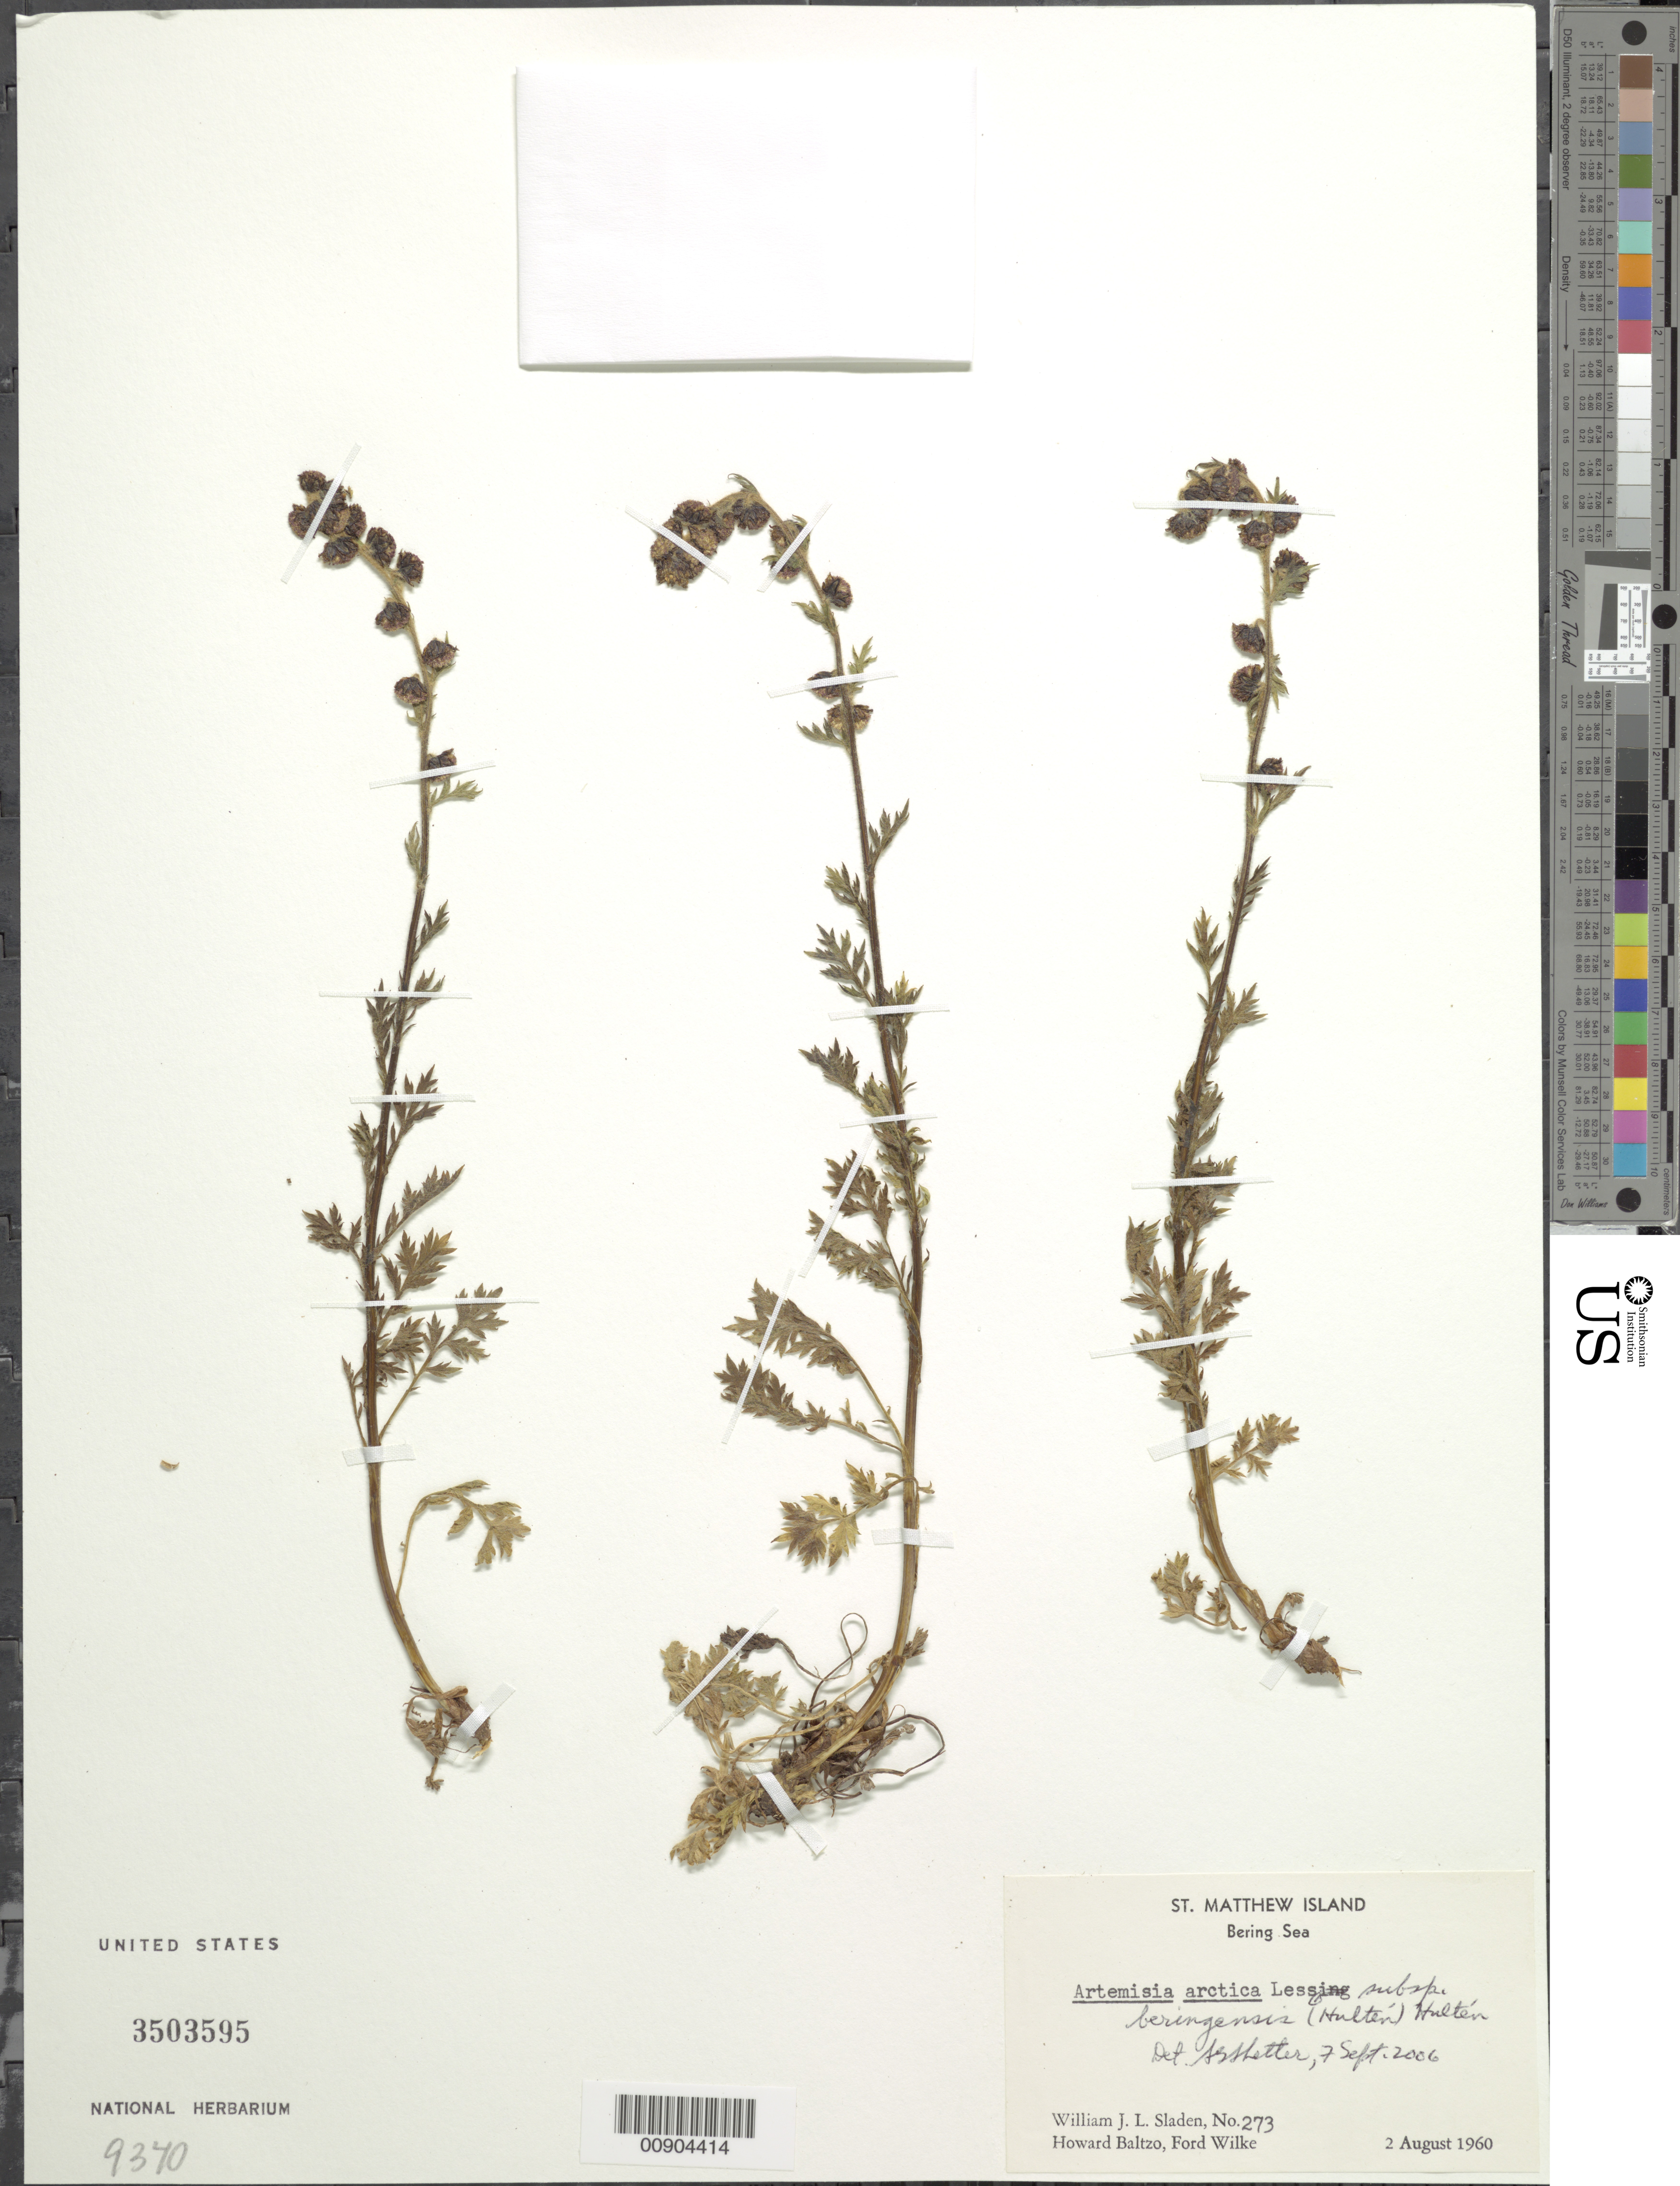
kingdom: Plantae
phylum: Tracheophyta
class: Magnoliopsida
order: Asterales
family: Asteraceae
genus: Artemisia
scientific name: Artemisia arctica var. beringensis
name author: Hultén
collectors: W. Sladen, H. Baltzo & F. Wilke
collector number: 273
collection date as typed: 02 Aug 1960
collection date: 1960-08-02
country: United States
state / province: Alaska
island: St. Matthew Island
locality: St. Matthew Island, Bering Sea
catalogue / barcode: US 3503595